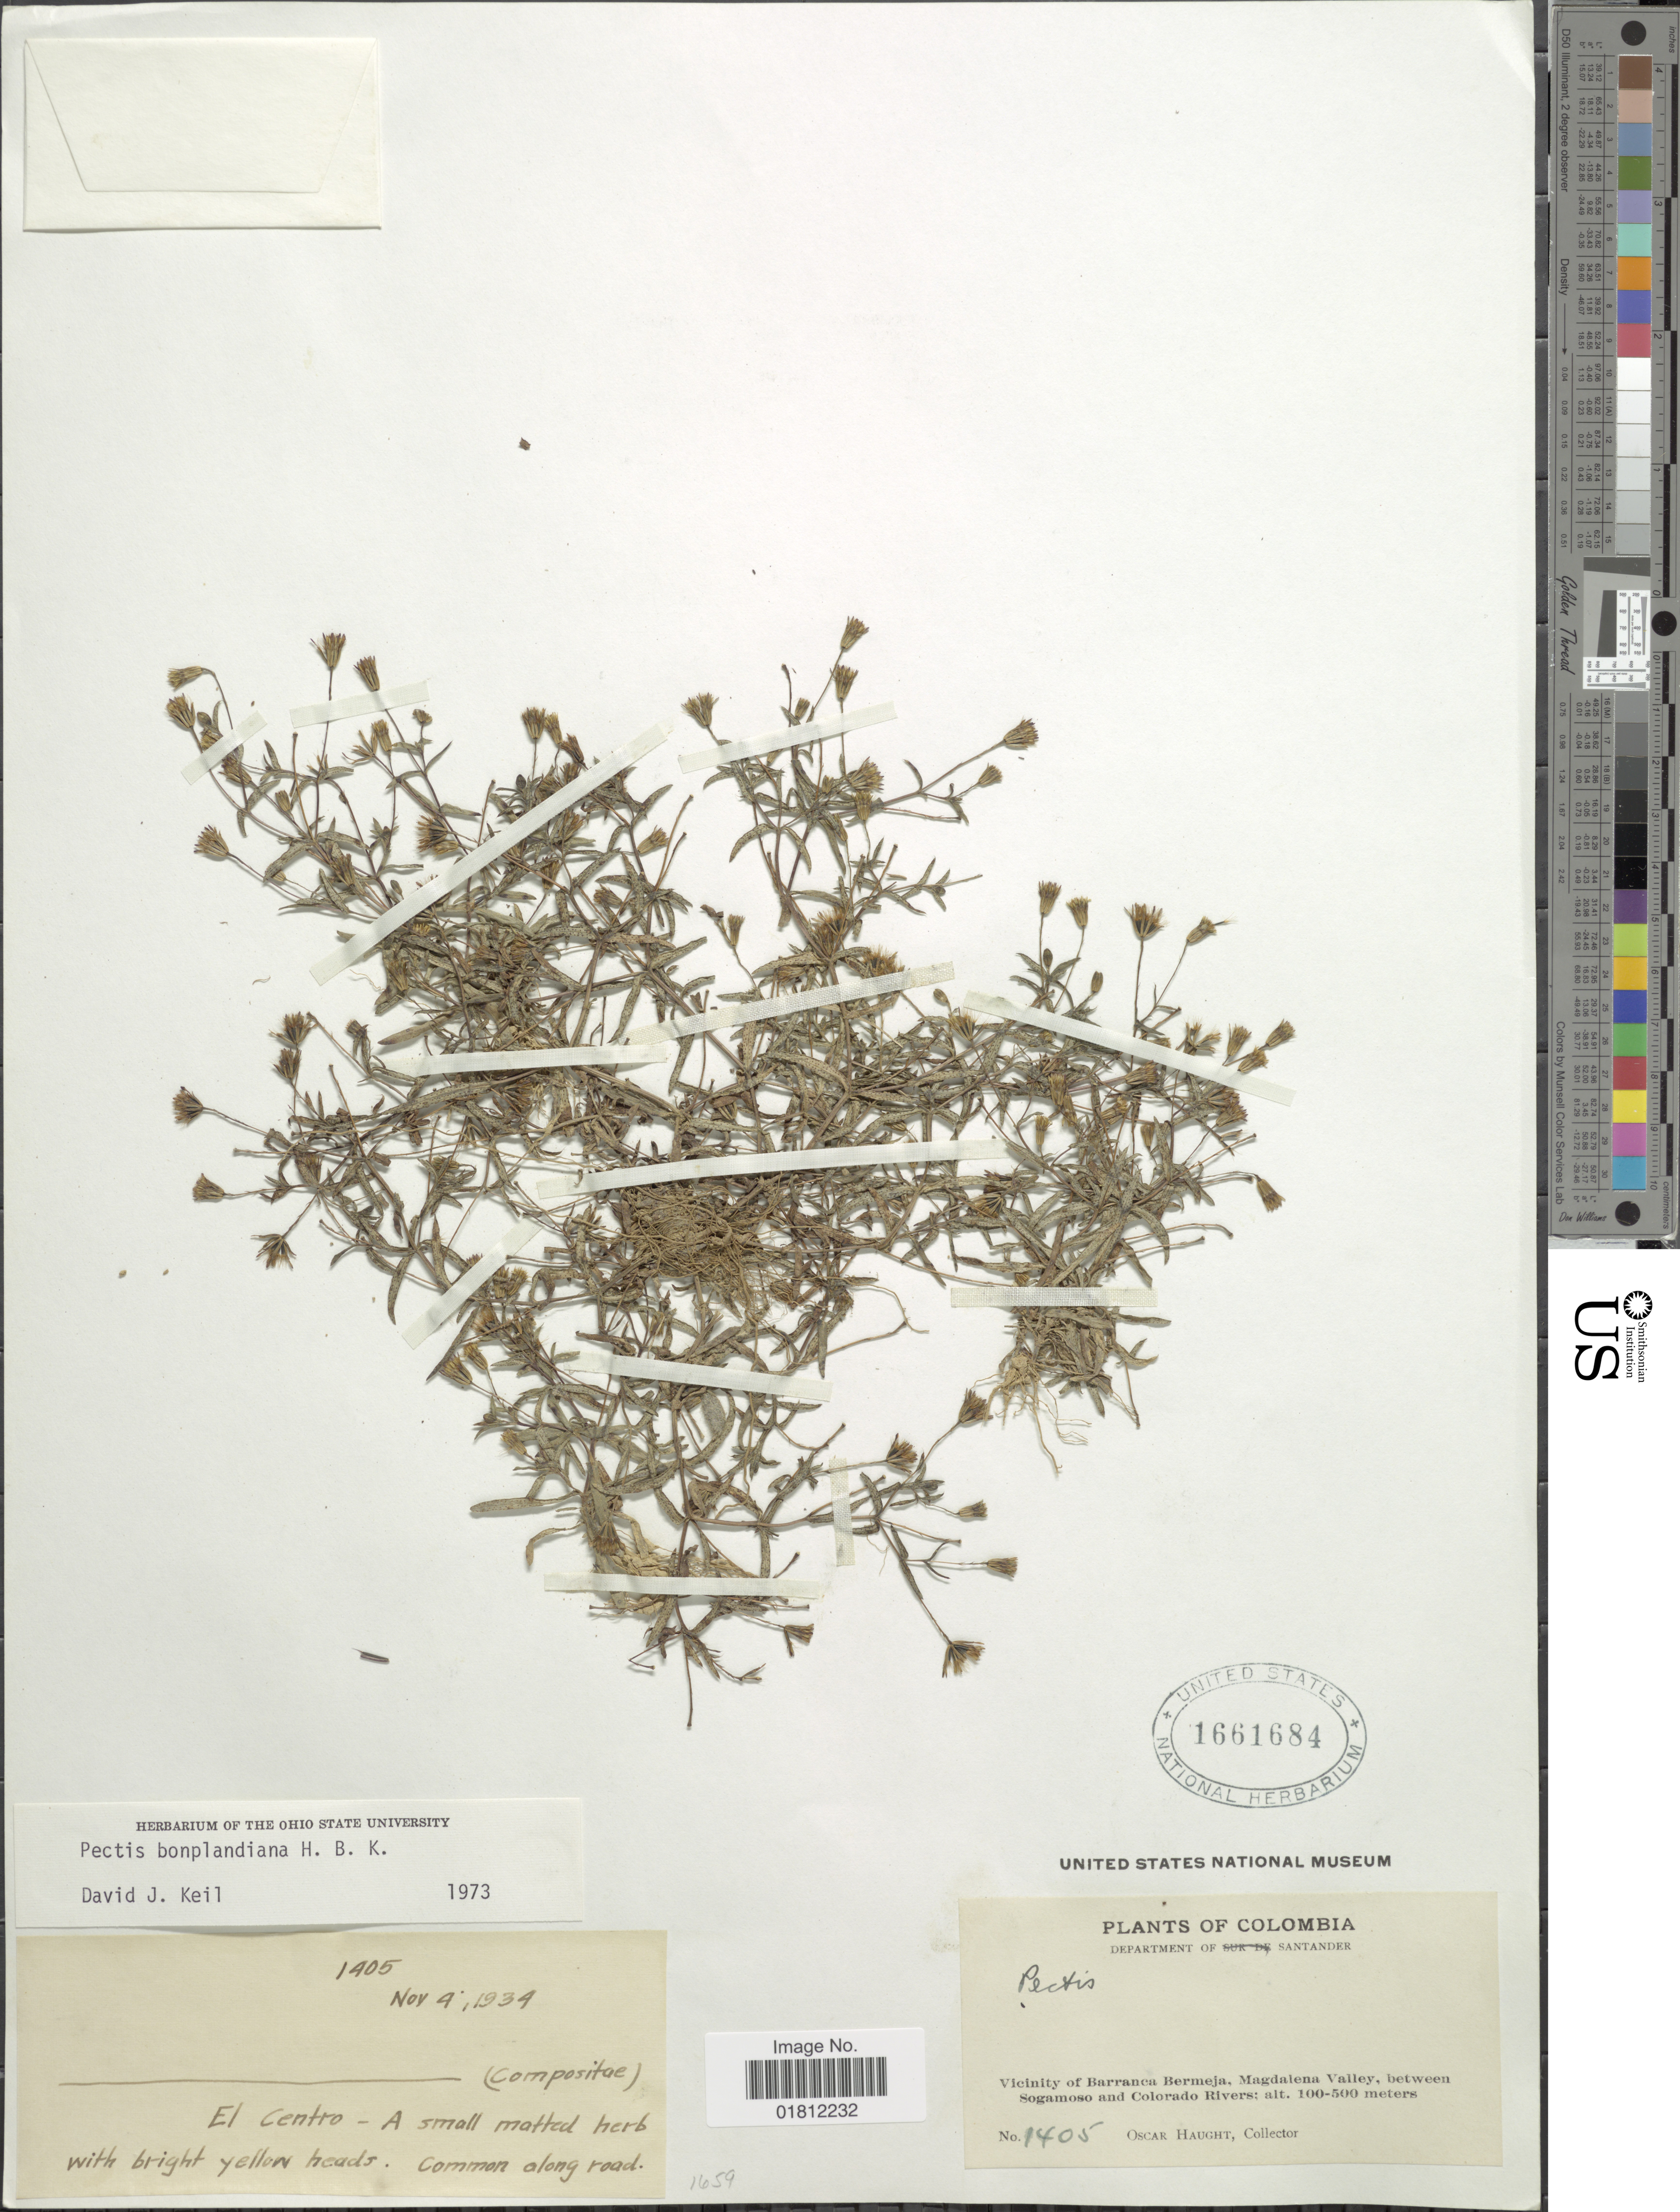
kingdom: Plantae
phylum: Tracheophyta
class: Magnoliopsida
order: Asterales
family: Asteraceae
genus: Pectis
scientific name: Pectis bonplandiana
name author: Kunth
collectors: O. Haught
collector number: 1405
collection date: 1934-11-04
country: Colombia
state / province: Santander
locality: El Centro - Vicinity of Barranca Bermeja. Magdalena Valley, between Sogamoso and Colorado Rivers.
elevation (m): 100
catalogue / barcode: US 1661684